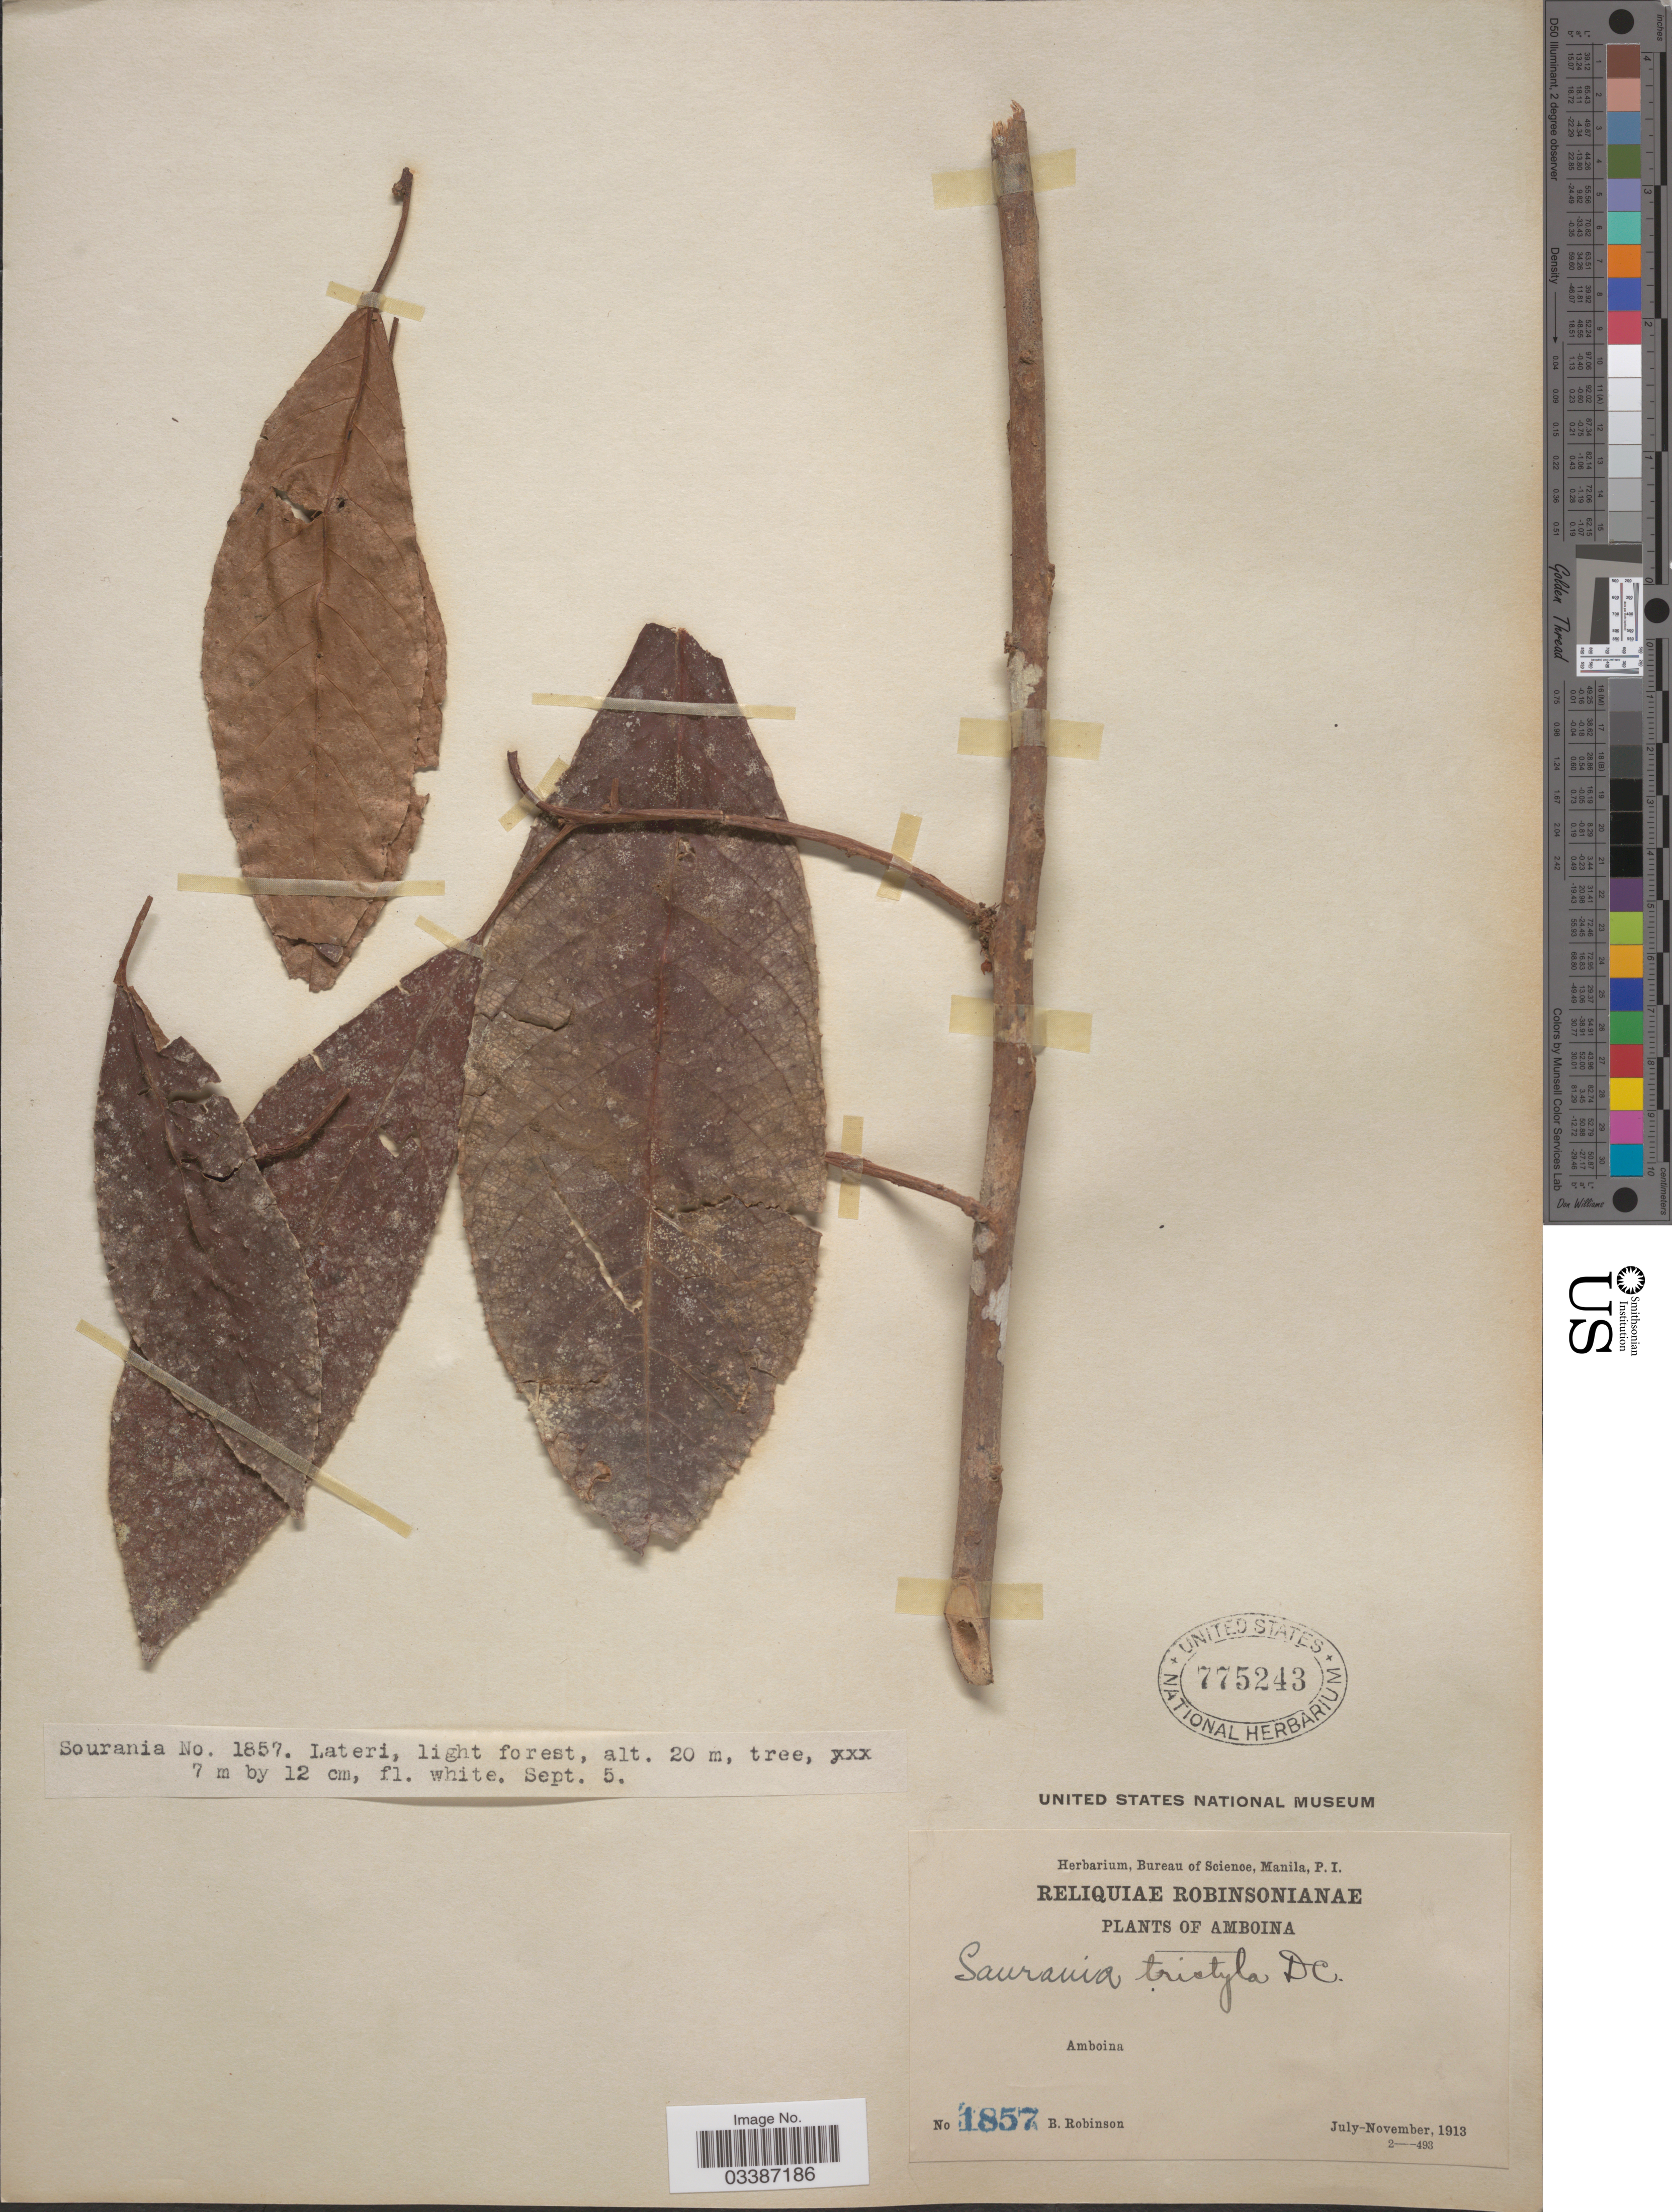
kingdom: Plantae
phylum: Tracheophyta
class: Magnoliopsida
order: Ericales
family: Actinidiaceae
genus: Saurauia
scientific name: Saurauia tristyla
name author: DC.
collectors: B. Robinson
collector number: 1857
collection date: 1913-09-05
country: Indonesia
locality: Amboina. Lateri.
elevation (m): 20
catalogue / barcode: US 775243